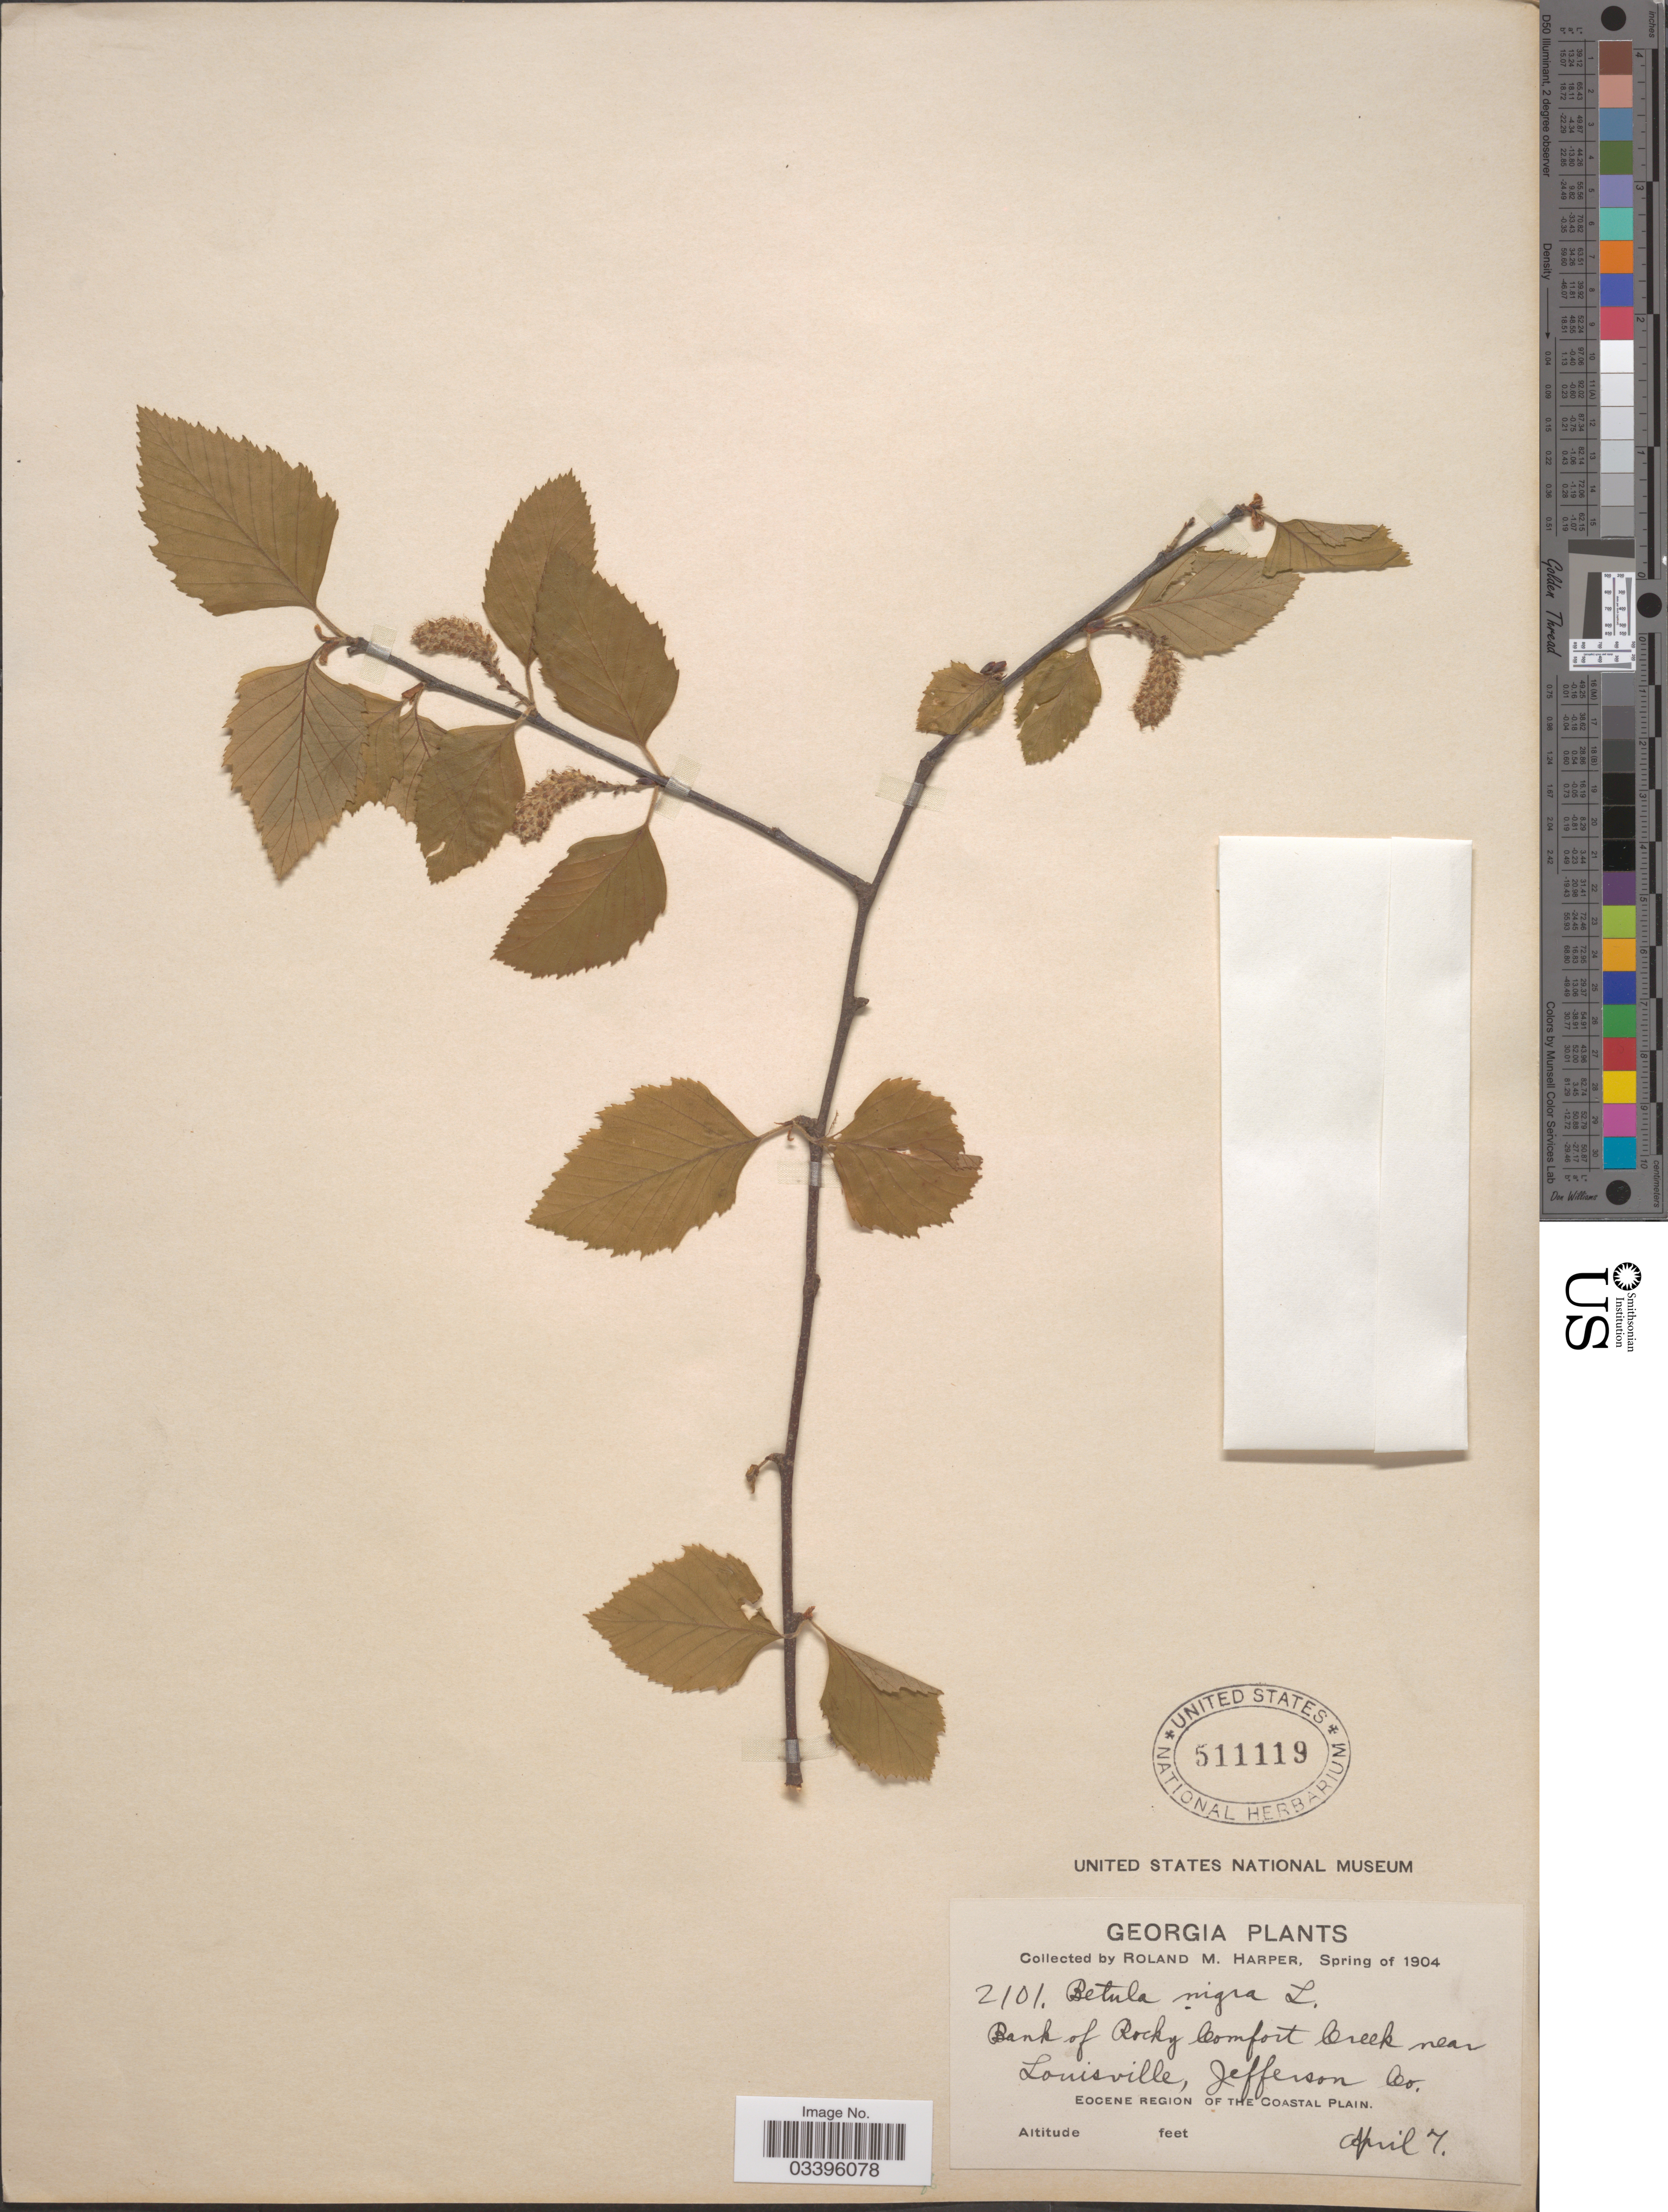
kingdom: Plantae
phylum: Tracheophyta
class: Magnoliopsida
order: Fagales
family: Betulaceae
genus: Betula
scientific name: Betula nigra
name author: L.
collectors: R. M. Harper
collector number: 2101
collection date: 1904-04-07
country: United States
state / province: Georgia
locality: Bank of Rocky Comfort Creek near Louisville, Jefferson Co. Eocene Region of the Coastal Plain.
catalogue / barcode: US 511119